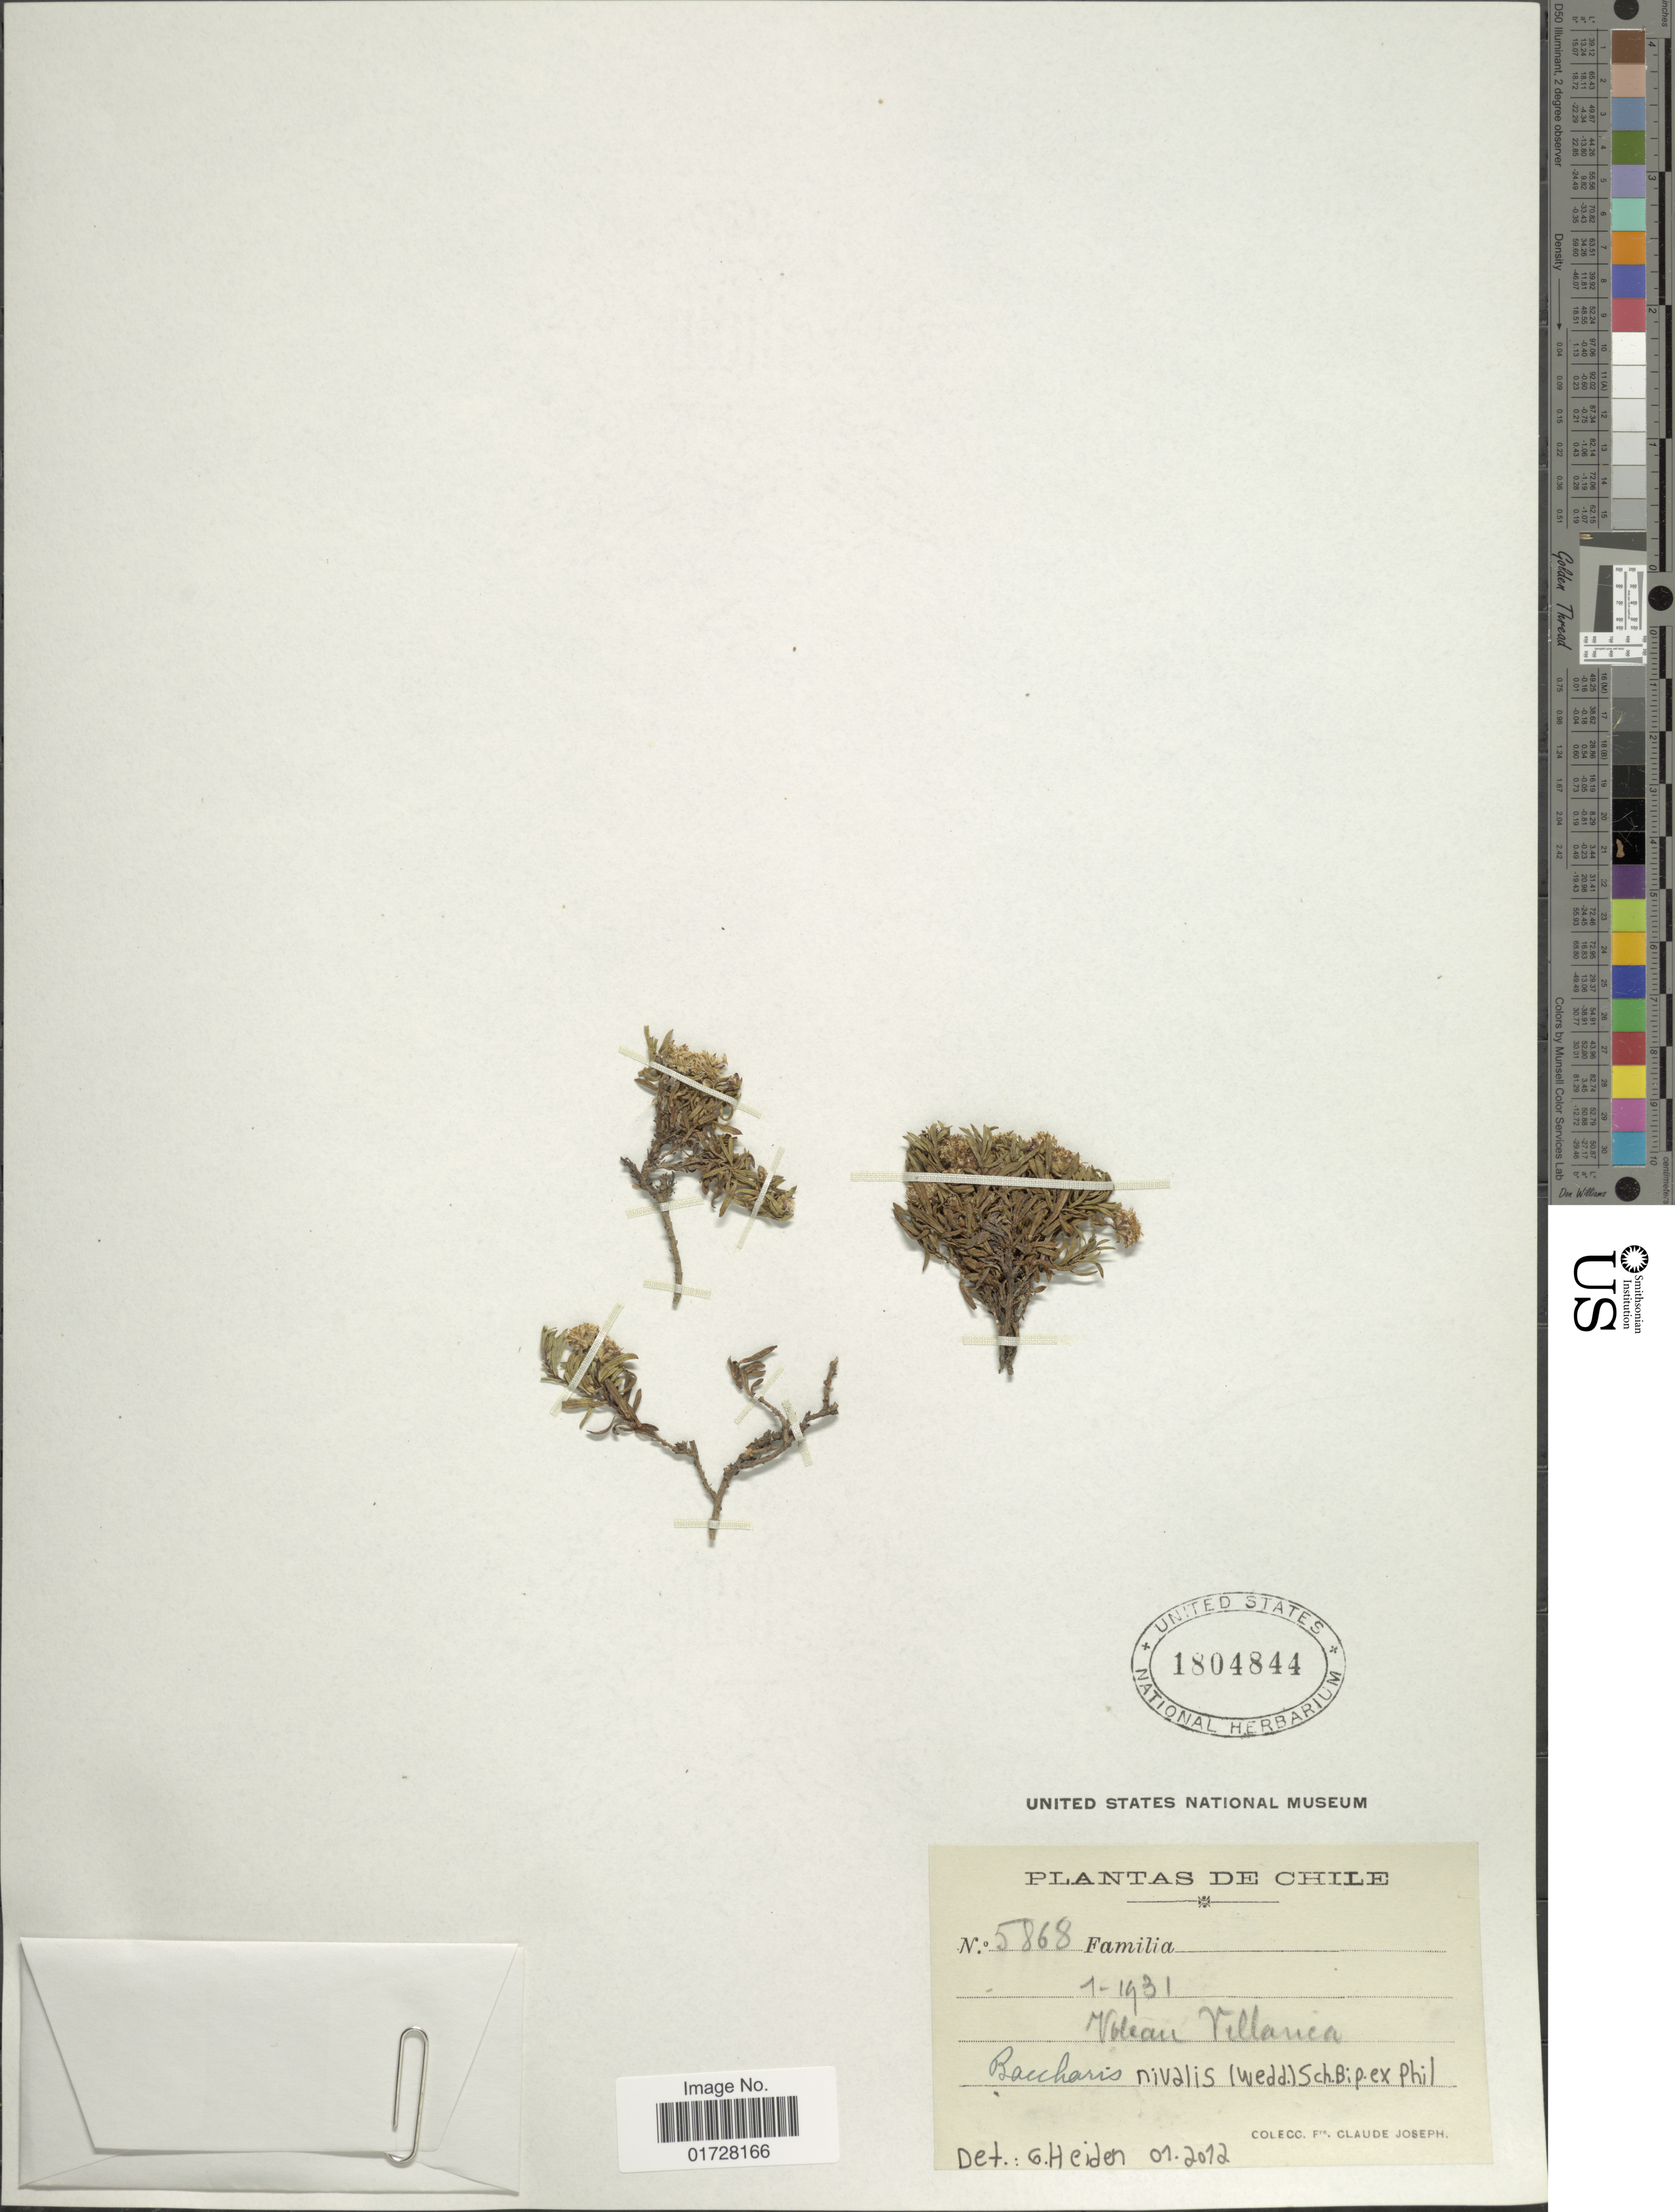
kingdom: Plantae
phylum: Tracheophyta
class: Magnoliopsida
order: Asterales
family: Asteraceae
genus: Baccharis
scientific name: Baccharis nivalis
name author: (Wedd.) Sch. Bip. ex Phil.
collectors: Bro. Claude-Joseph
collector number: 5868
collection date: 1931-01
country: Chile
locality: Volcan Villarica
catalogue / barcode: US 1804844